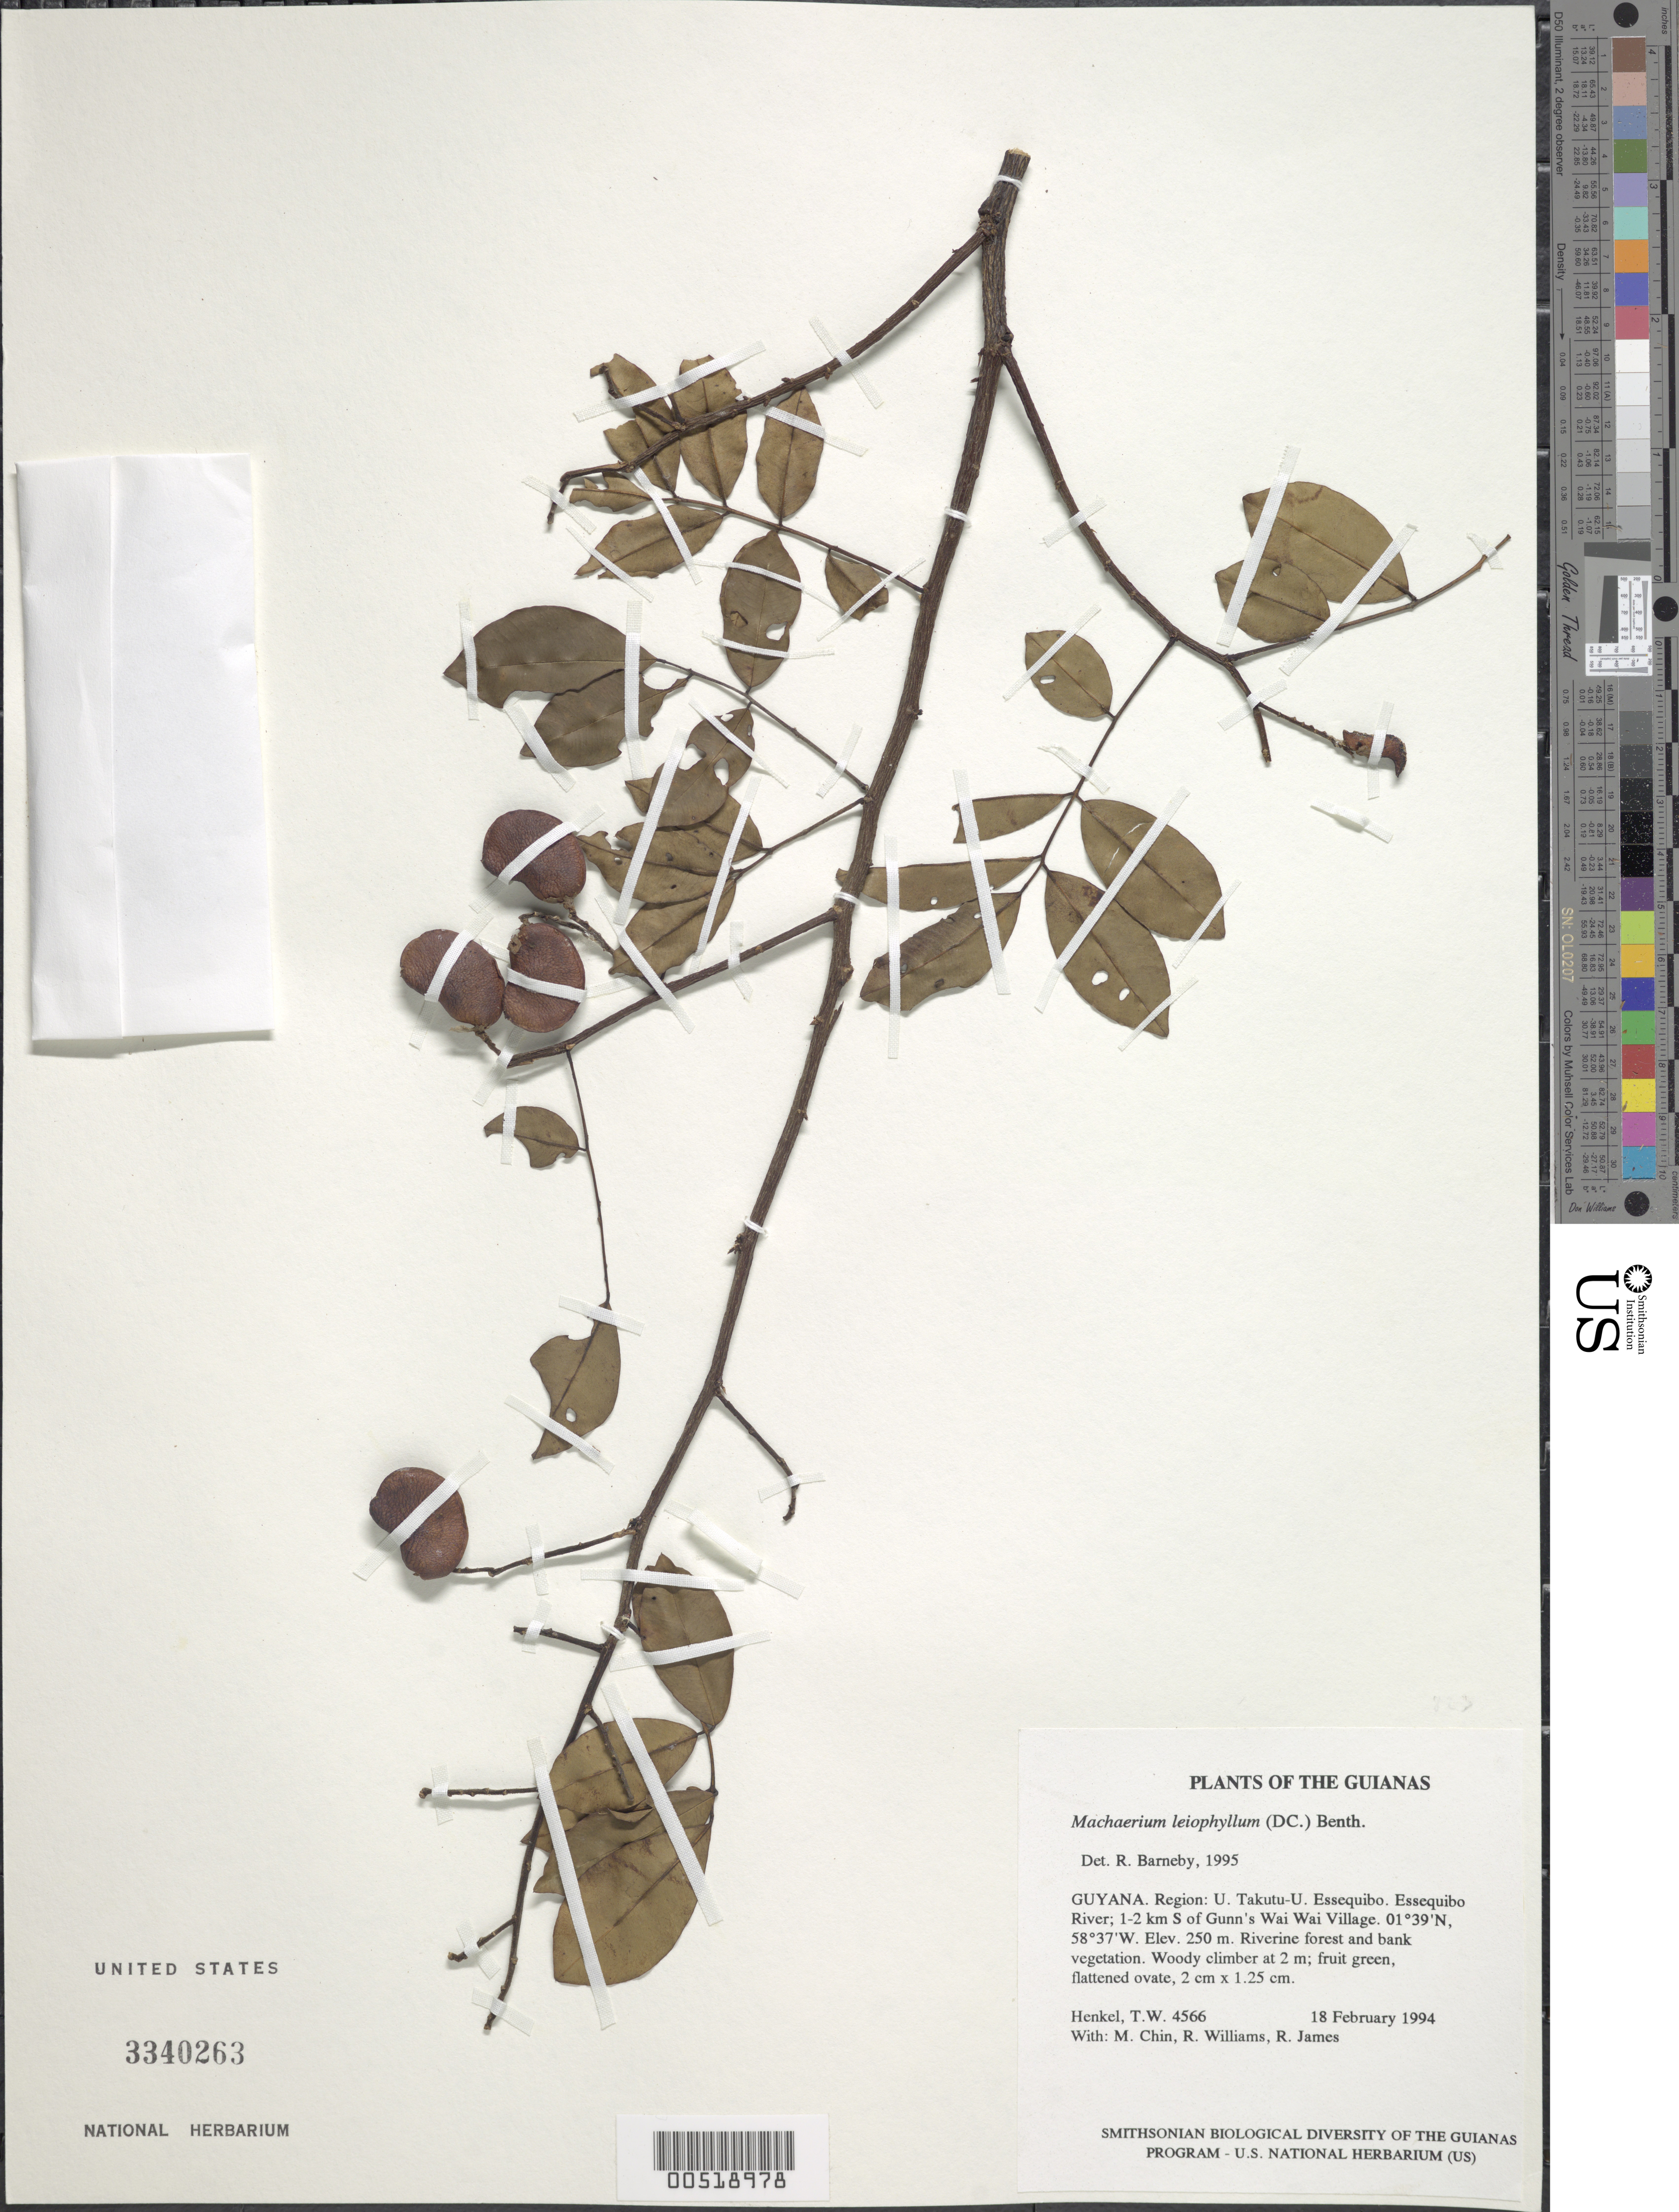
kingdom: Plantae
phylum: Tracheophyta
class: Magnoliopsida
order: Fabales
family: Fabaceae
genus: Machaerium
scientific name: Machaerium leiophyllum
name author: (DC.) Benth.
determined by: Barneby, Rupert C., (NY)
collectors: T. Henkel, M. Chin, R. Williams & R. James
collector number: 4566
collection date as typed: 18 February 1994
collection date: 1994-02-18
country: Guyana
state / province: U. Takutu-U. Essequibo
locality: Essequibo River; 1-2 km S of Gunn's Wai Wai Village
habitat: Riverine forest and bank vegetation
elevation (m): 250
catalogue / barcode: US 3340263